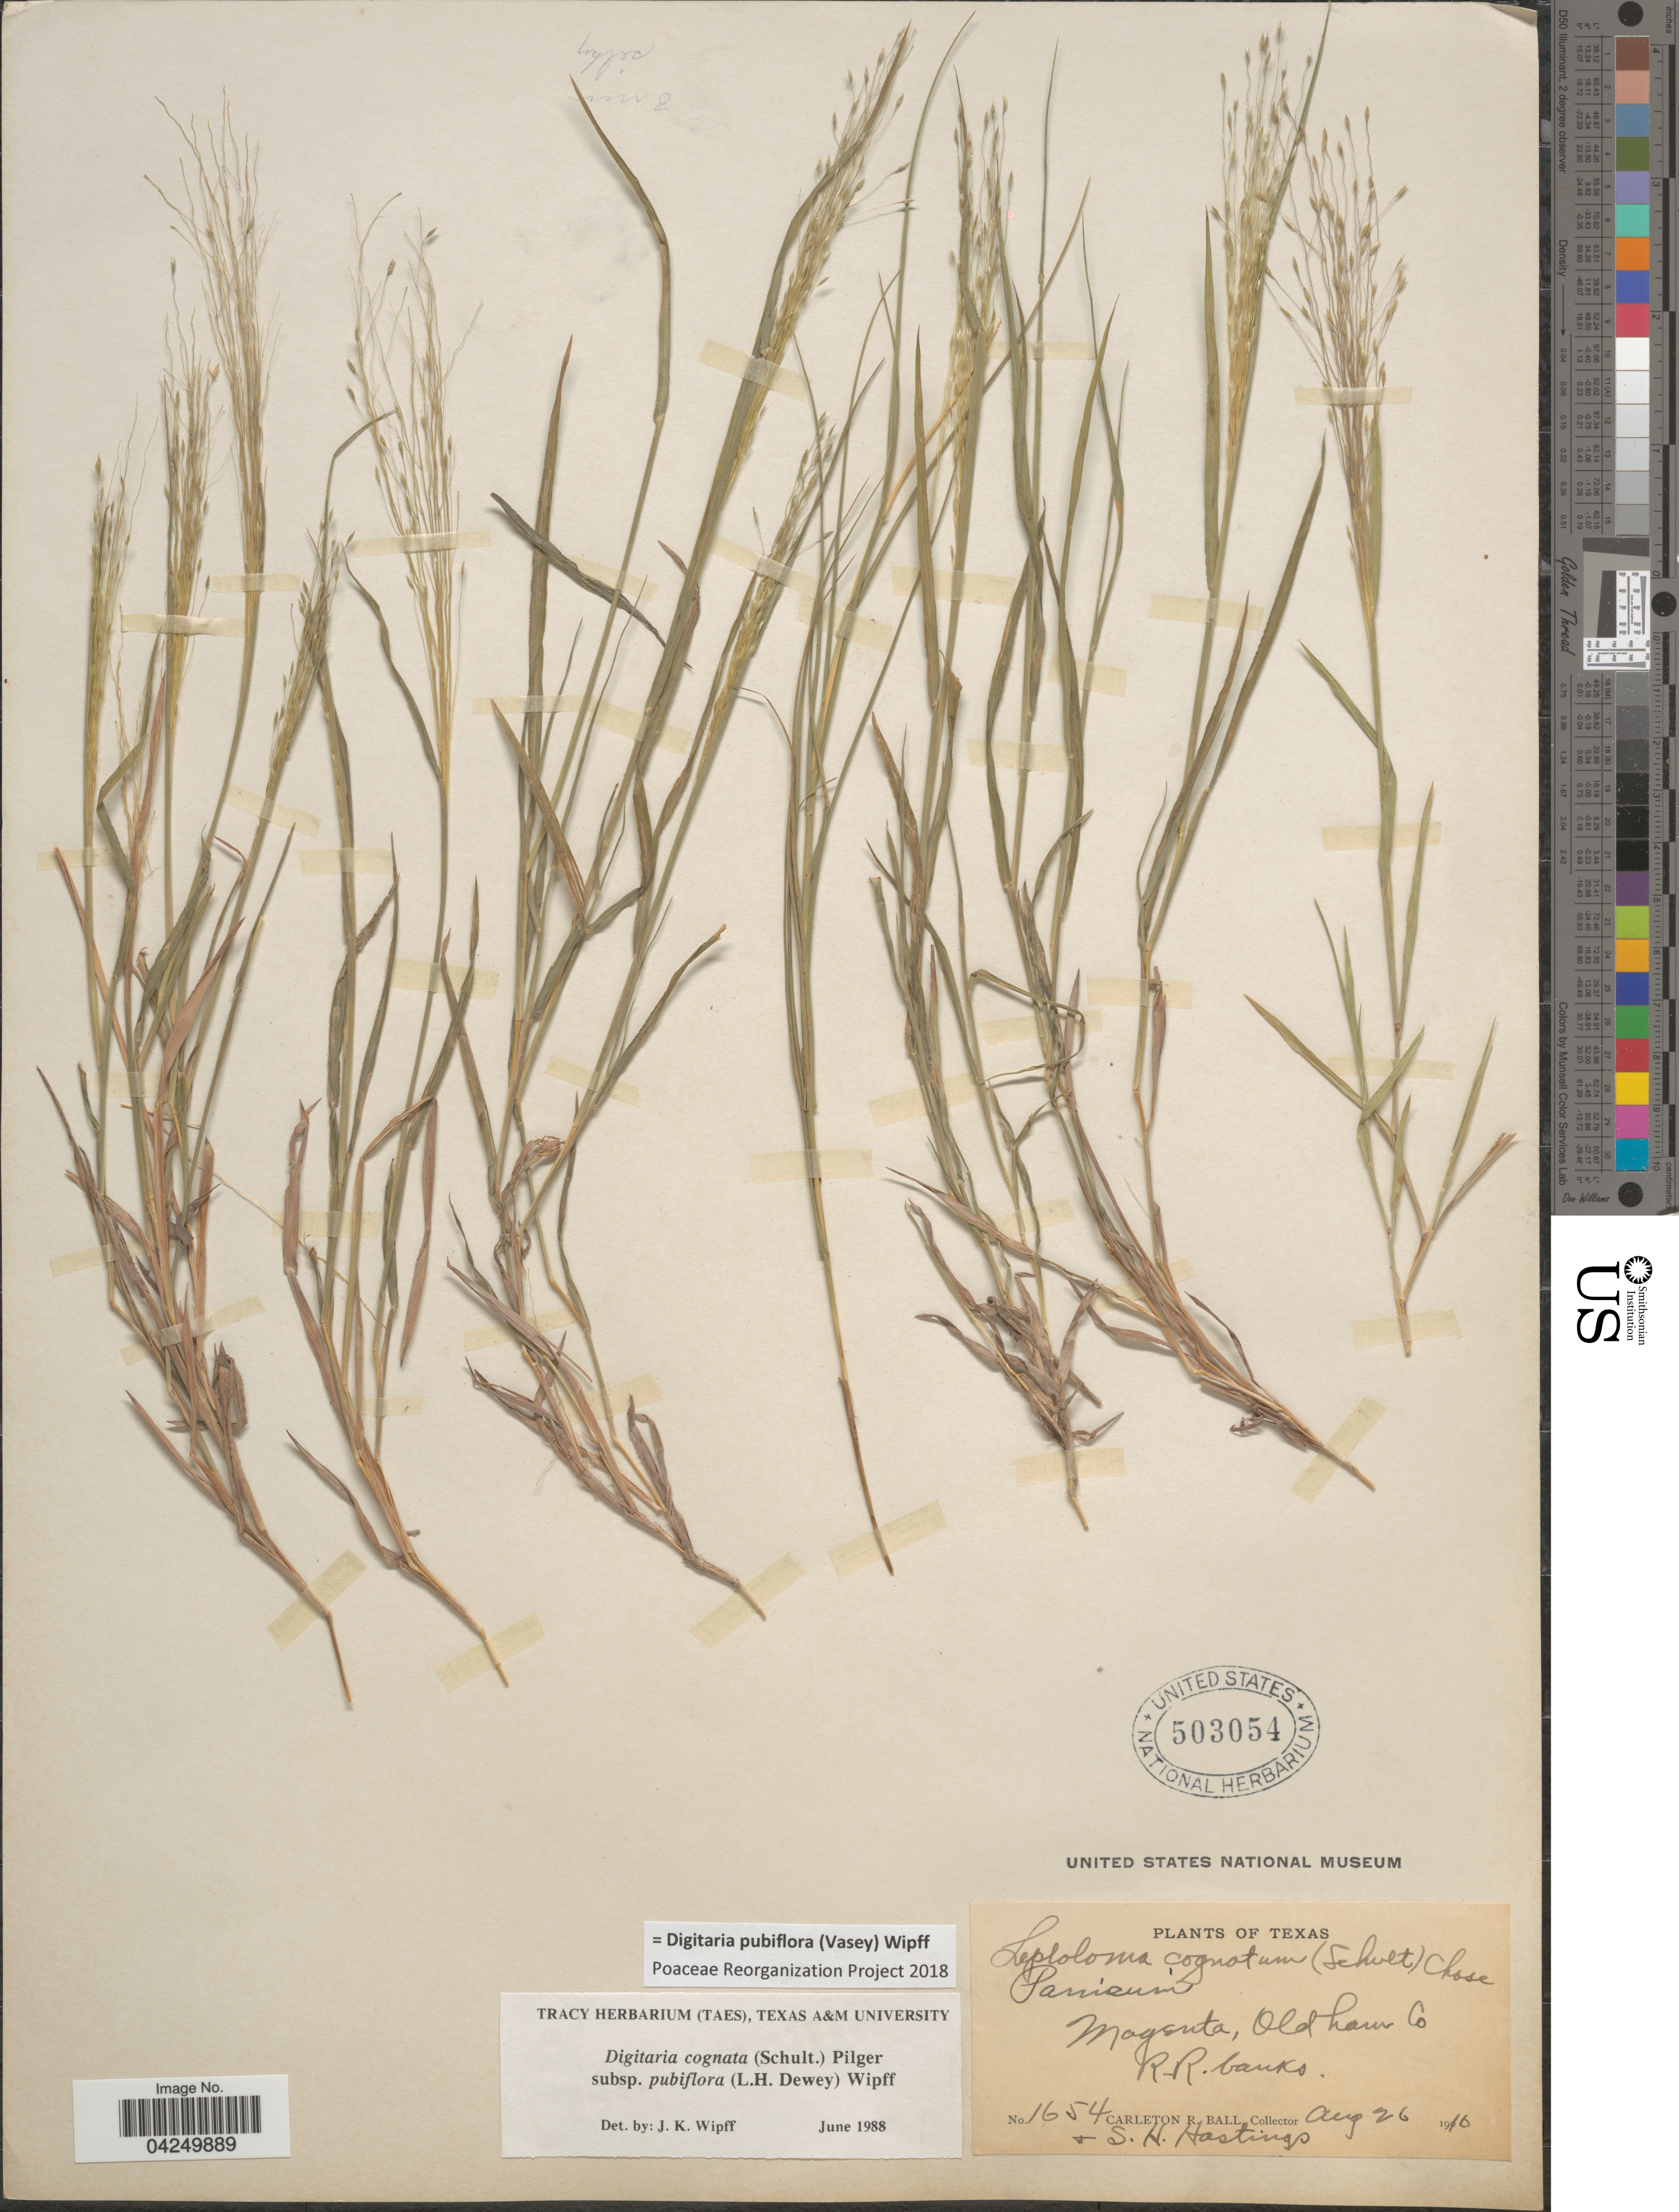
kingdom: Plantae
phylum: Tracheophyta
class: Liliopsida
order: Poales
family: Poaceae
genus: Digitaria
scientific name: Digitaria pubiflora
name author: (Vasey) Wipff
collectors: C. R. Ball & S. Hastings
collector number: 1654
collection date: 1910-08-26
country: United States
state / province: Texas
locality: Magenta, Oldham Co. R. R. banks.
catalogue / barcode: US 503054